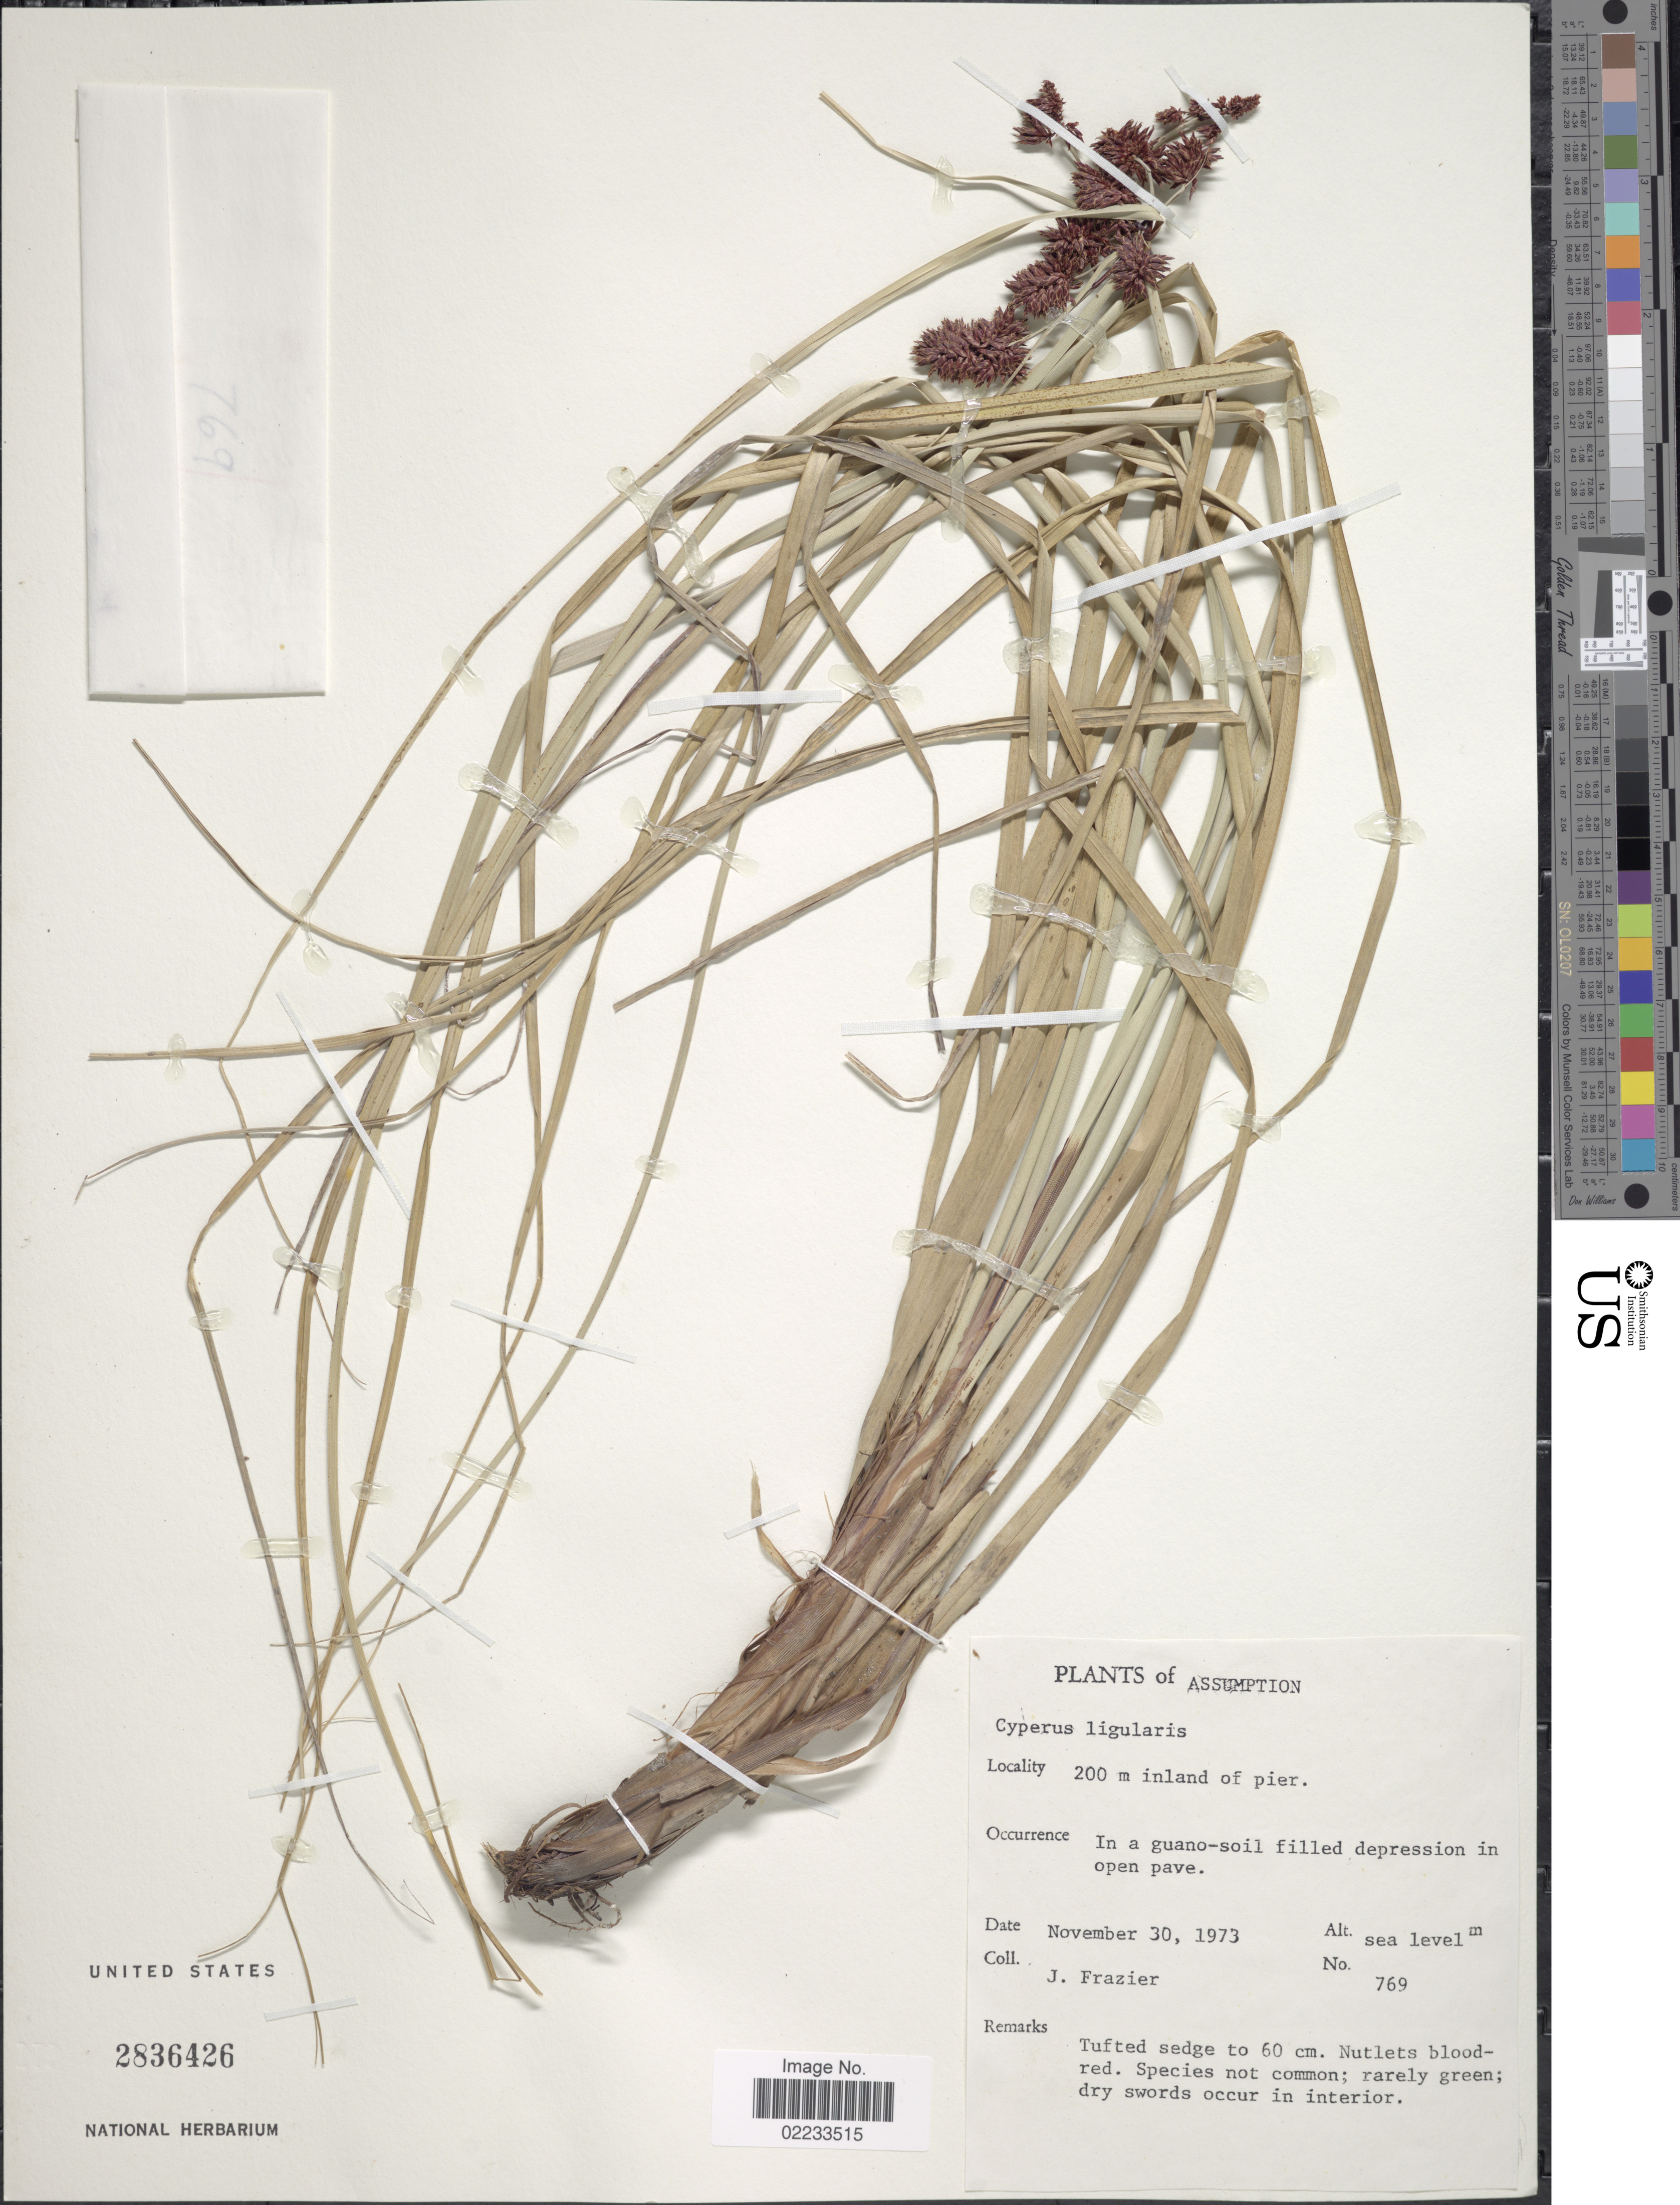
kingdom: Plantae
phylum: Tracheophyta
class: Liliopsida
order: Poales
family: Cyperaceae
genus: Cyperus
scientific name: Cyperus ligularis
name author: L.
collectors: J. Frazier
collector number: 769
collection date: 1973-11-30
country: Seychelles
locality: Assumption, 200 m inland of pier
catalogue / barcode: US 2836426